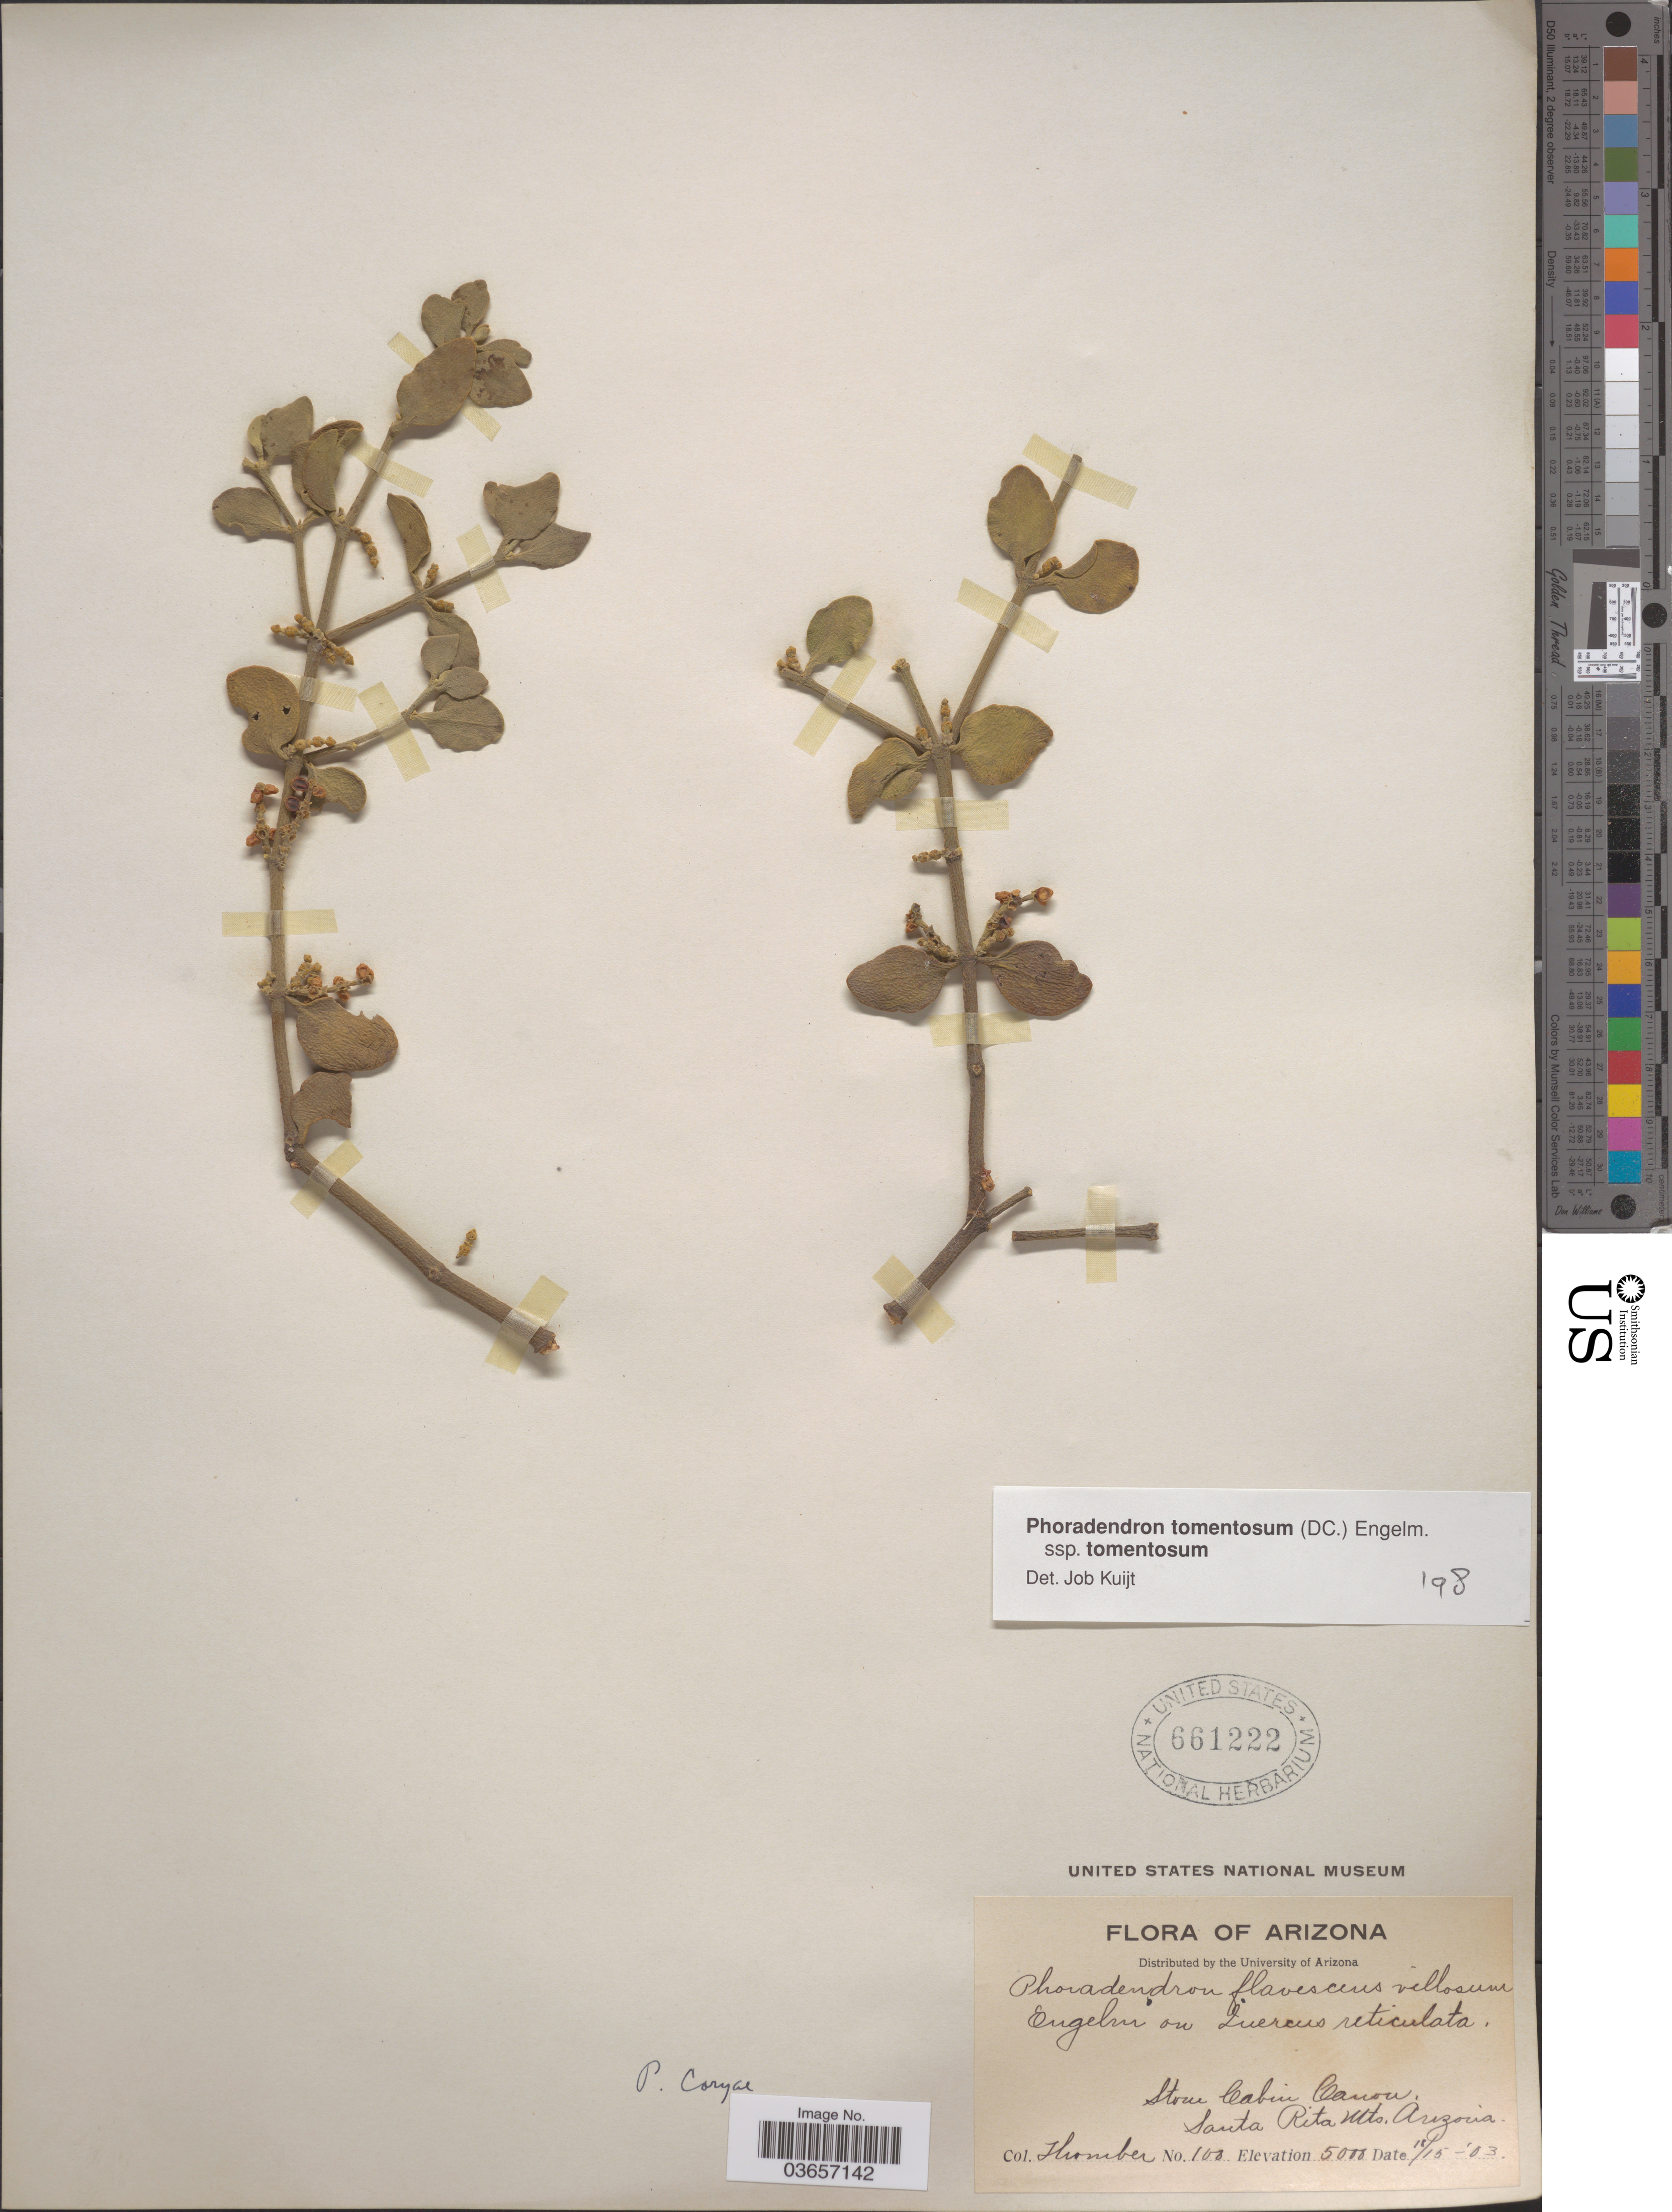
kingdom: Plantae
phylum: Tracheophyta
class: Magnoliopsida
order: Santalales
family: Viscaceae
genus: Phoradendron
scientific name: Phoradendron tomentosum subsp. tomentosum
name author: DC.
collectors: J. Thornber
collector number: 100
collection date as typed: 18/15-'03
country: United States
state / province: Arizona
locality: Stone Cabin Canon, Santa Rita Mts.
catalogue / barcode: US 661222